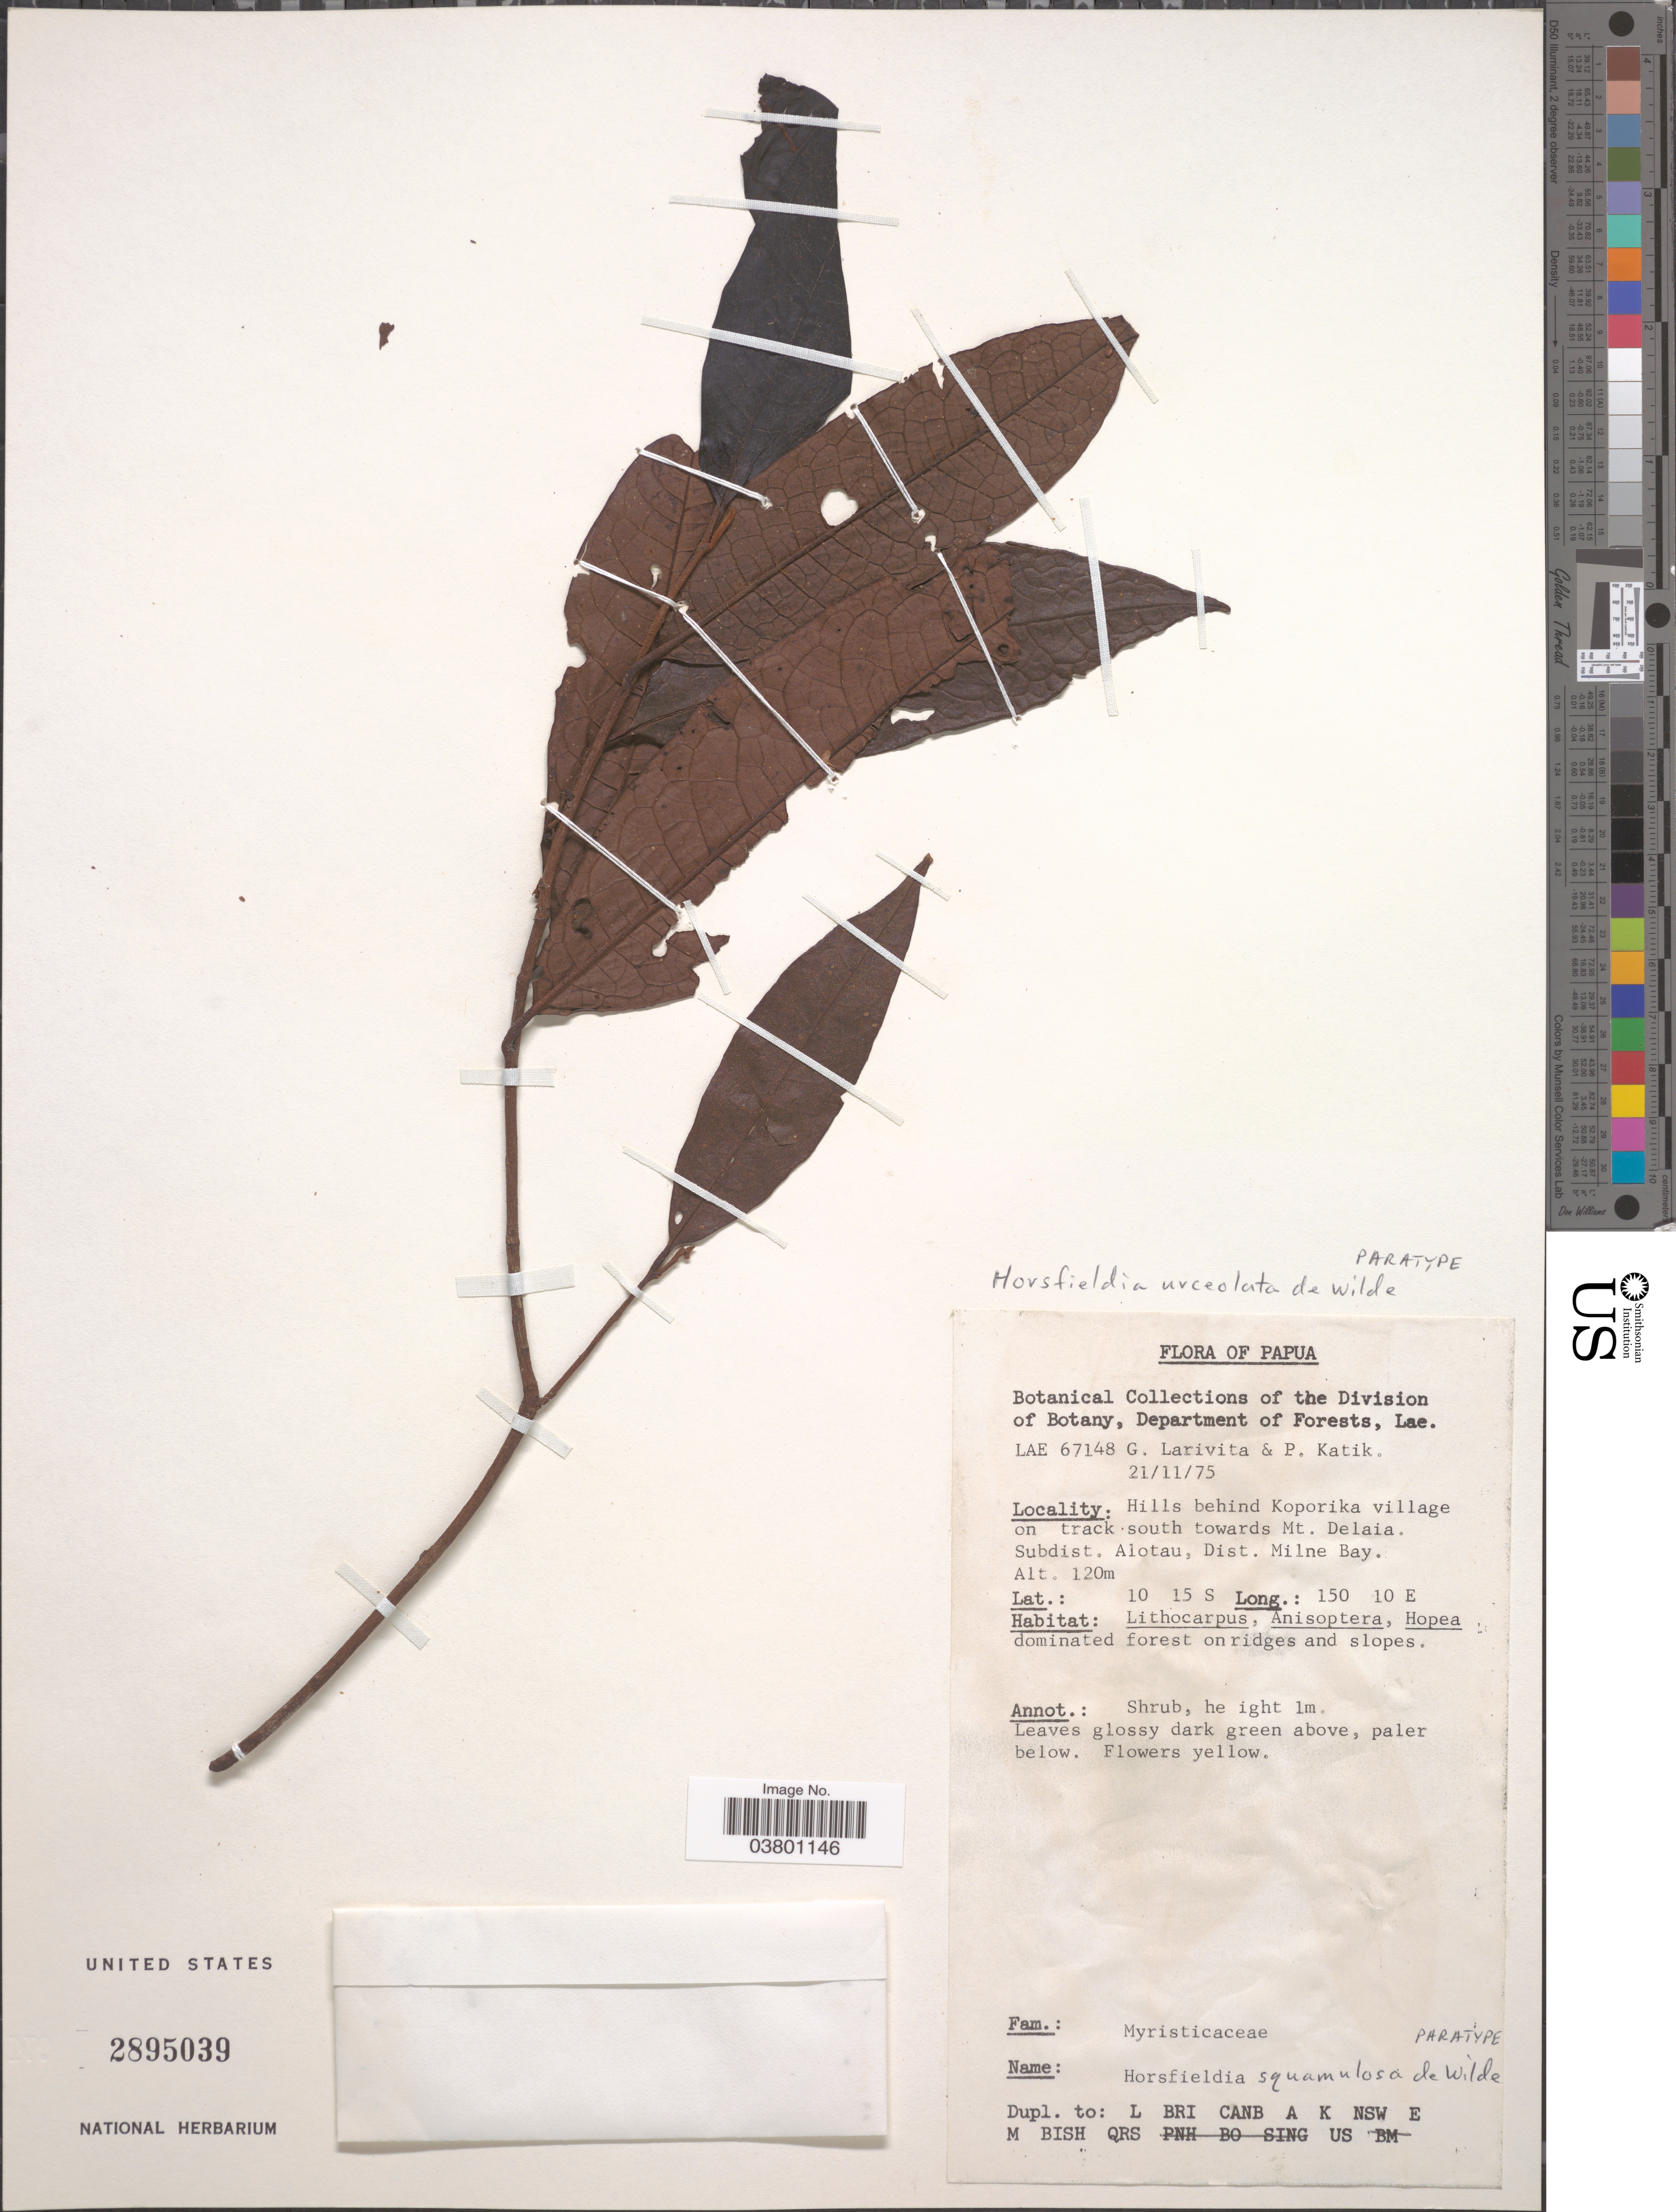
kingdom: Plantae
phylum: Tracheophyta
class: Magnoliopsida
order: Magnoliales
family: Myristicaceae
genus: Horsfieldia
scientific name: Horsfieldia urceolata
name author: W.J. de Wilde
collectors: G. Larivita & P. Katik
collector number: LAE 67148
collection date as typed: Transcribed d/m/y: 21/11/75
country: Papua New Guinea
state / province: Milne Bay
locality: Papua. Hills behind Koporika village on track south towards Mt. Delaia. Subdist. Alotau, Dist. Milne Bay.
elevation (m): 120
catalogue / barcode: US 2895039